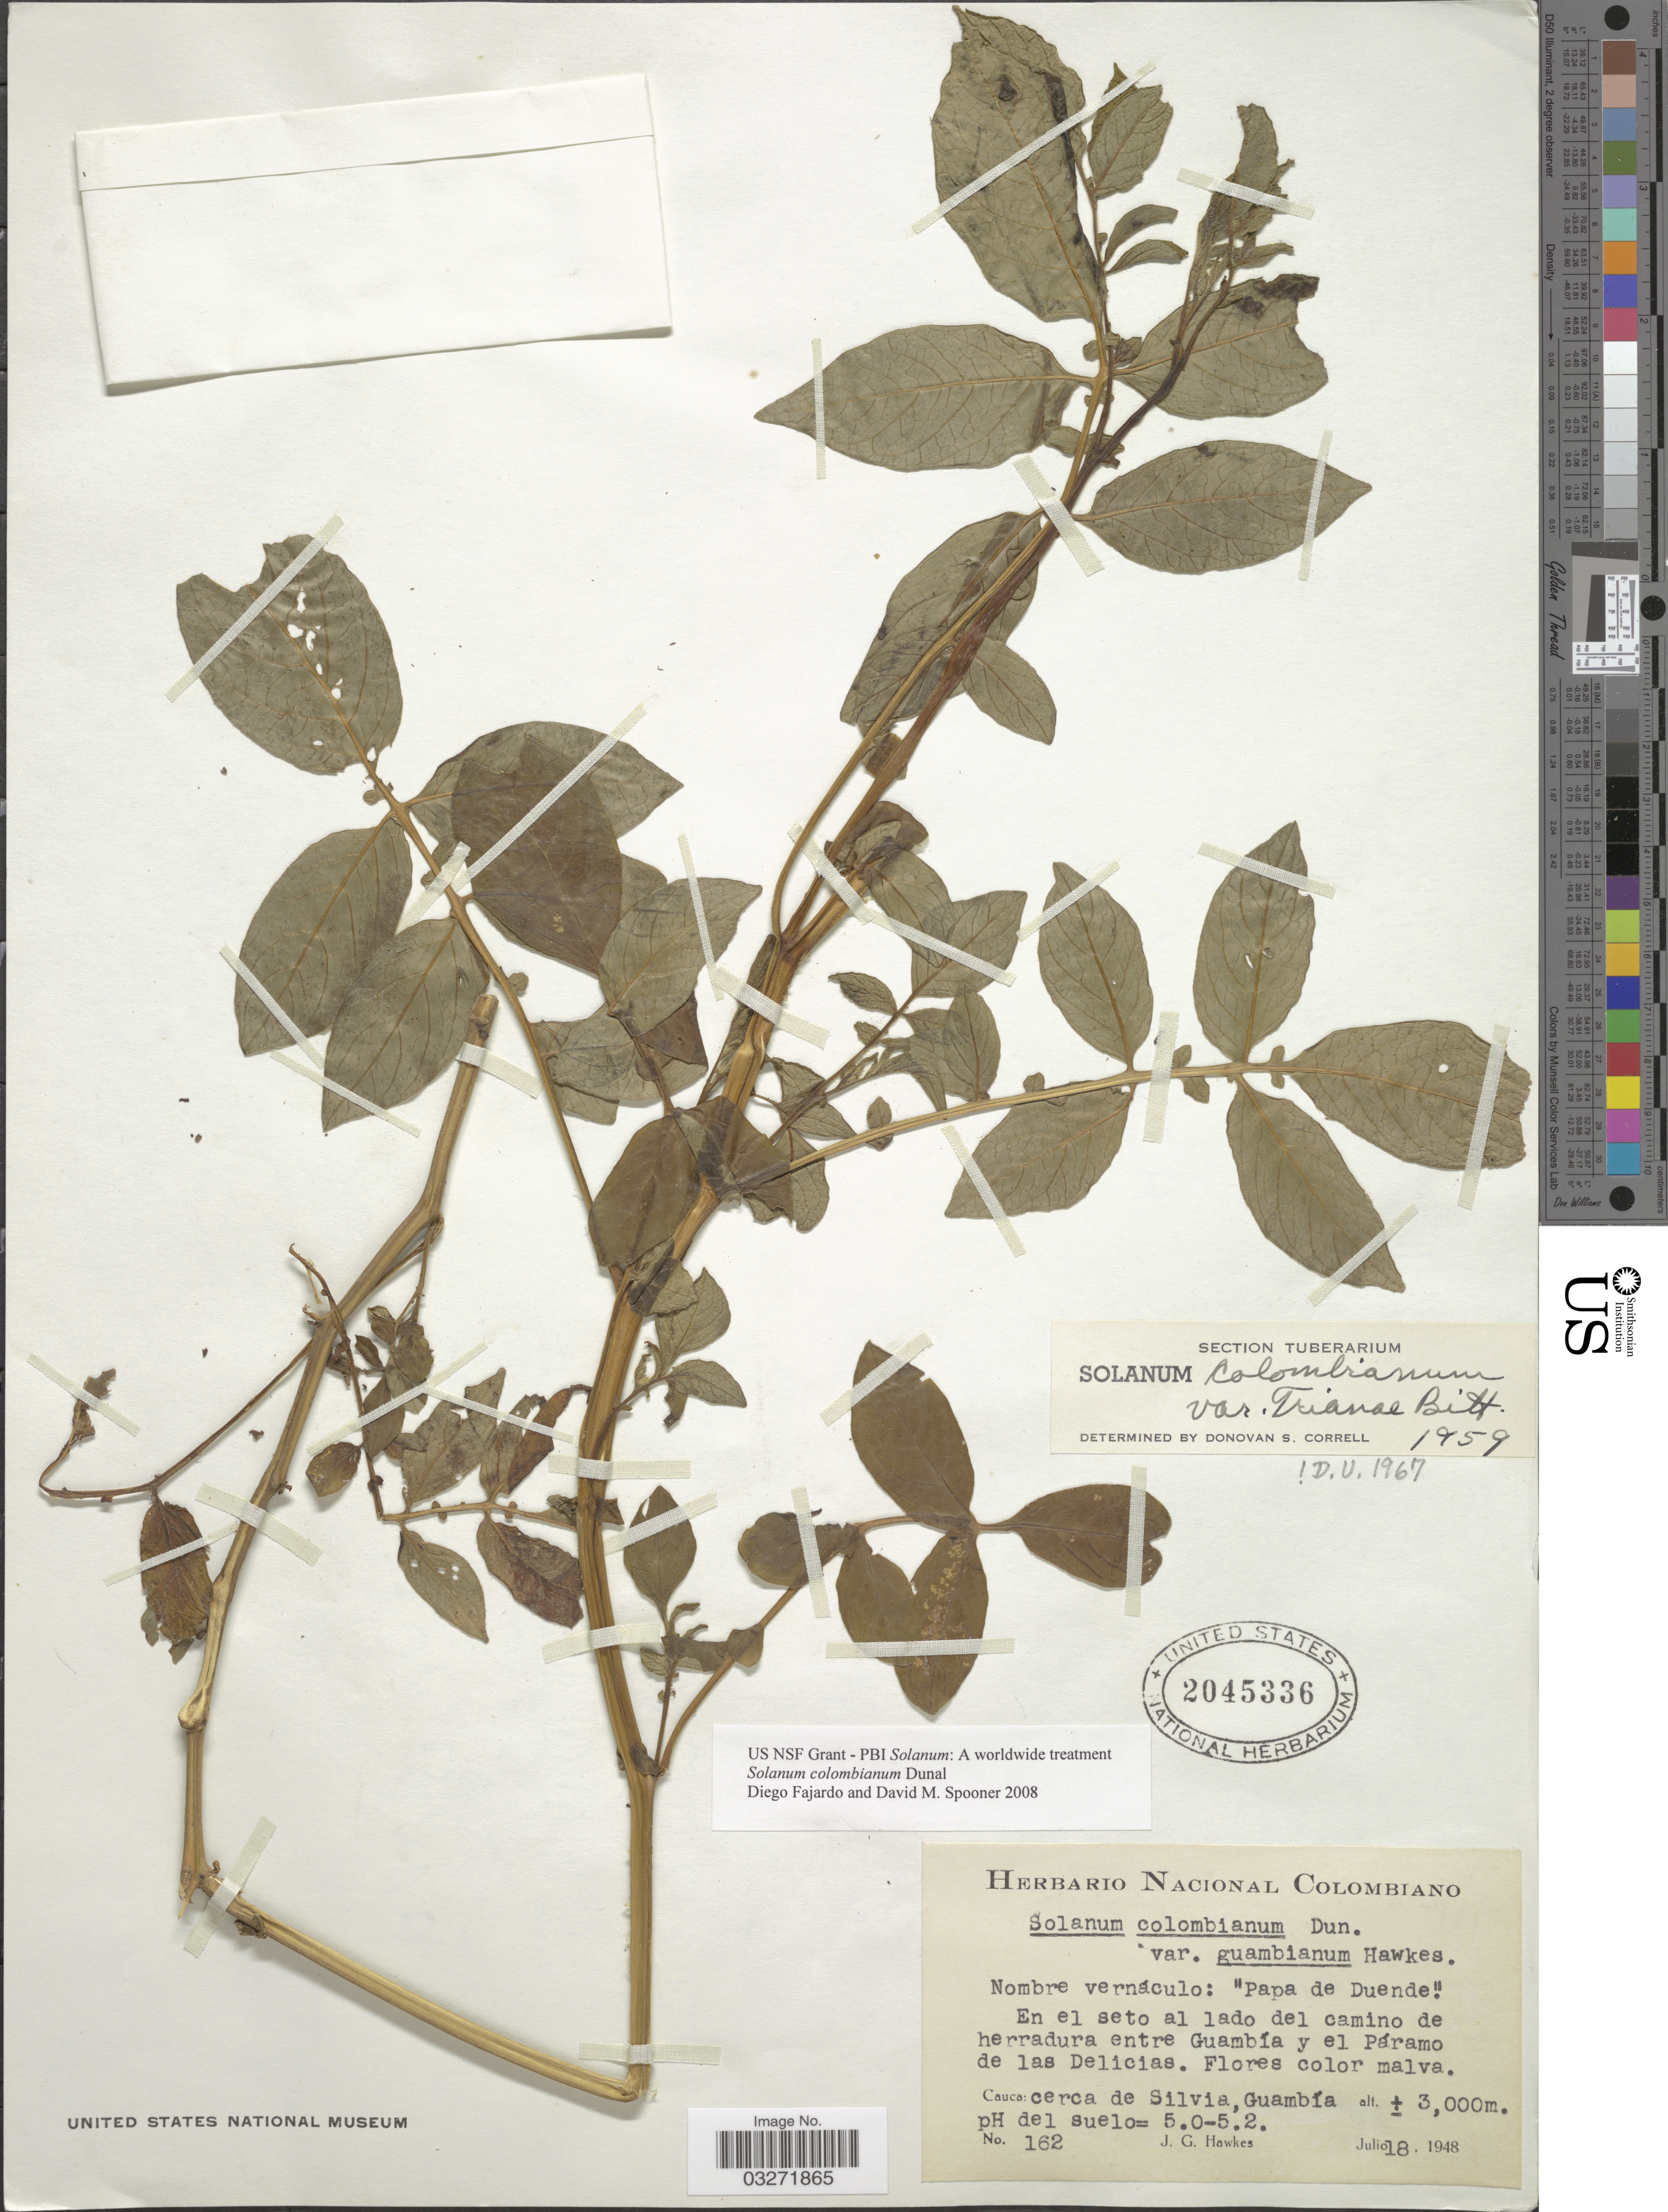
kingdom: Plantae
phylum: Tracheophyta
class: Magnoliopsida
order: Solanales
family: Solanaceae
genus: Solanum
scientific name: Solanum colombianum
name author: Dunal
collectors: J. Hawkes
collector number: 162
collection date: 1948-07-18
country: Colombia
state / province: Cauca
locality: En el seto al lado del camino de herradura entre Guambía y el Páramo de las Delicias. Cauca: cerca de Silvia, Guambía.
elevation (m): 3000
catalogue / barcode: US 2045336